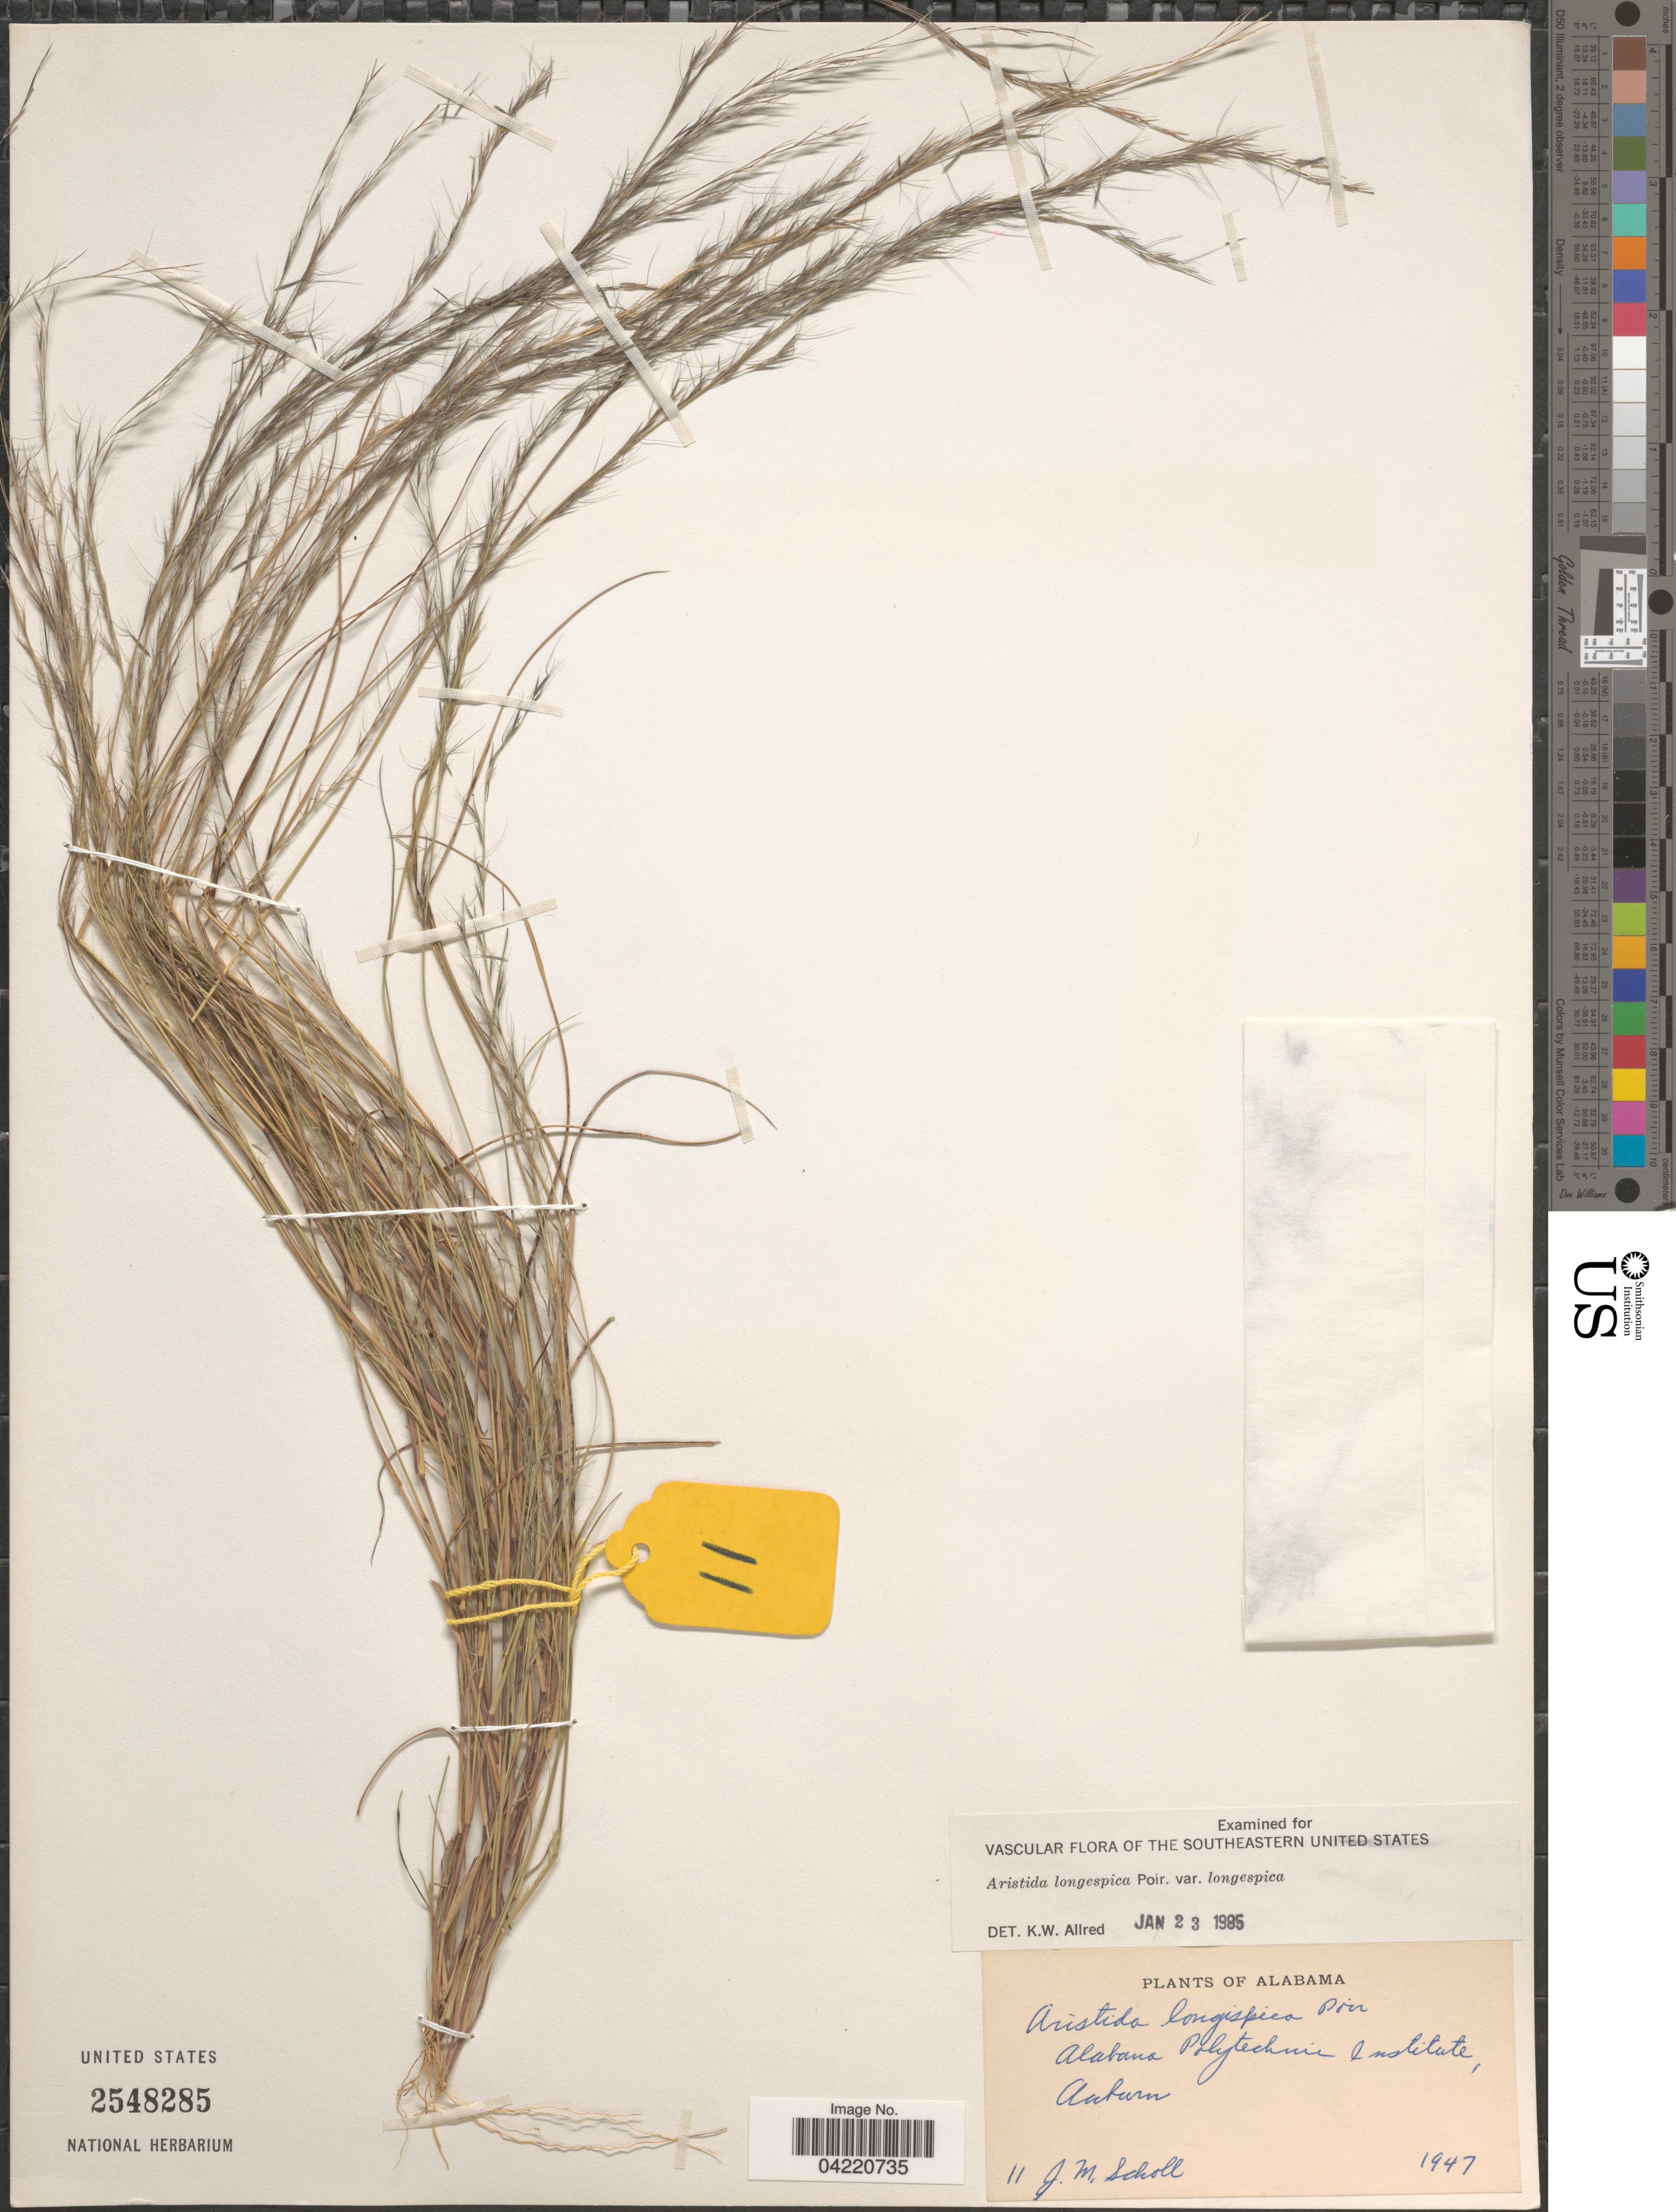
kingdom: Plantae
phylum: Tracheophyta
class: Liliopsida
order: Poales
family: Poaceae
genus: Aristida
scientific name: Aristida longespica var. longespica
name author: Poir.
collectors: J. Scholl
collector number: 11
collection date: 1947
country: United States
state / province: Alabama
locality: Alabama Poytechnic Institute, Auburn.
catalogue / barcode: US 2548285